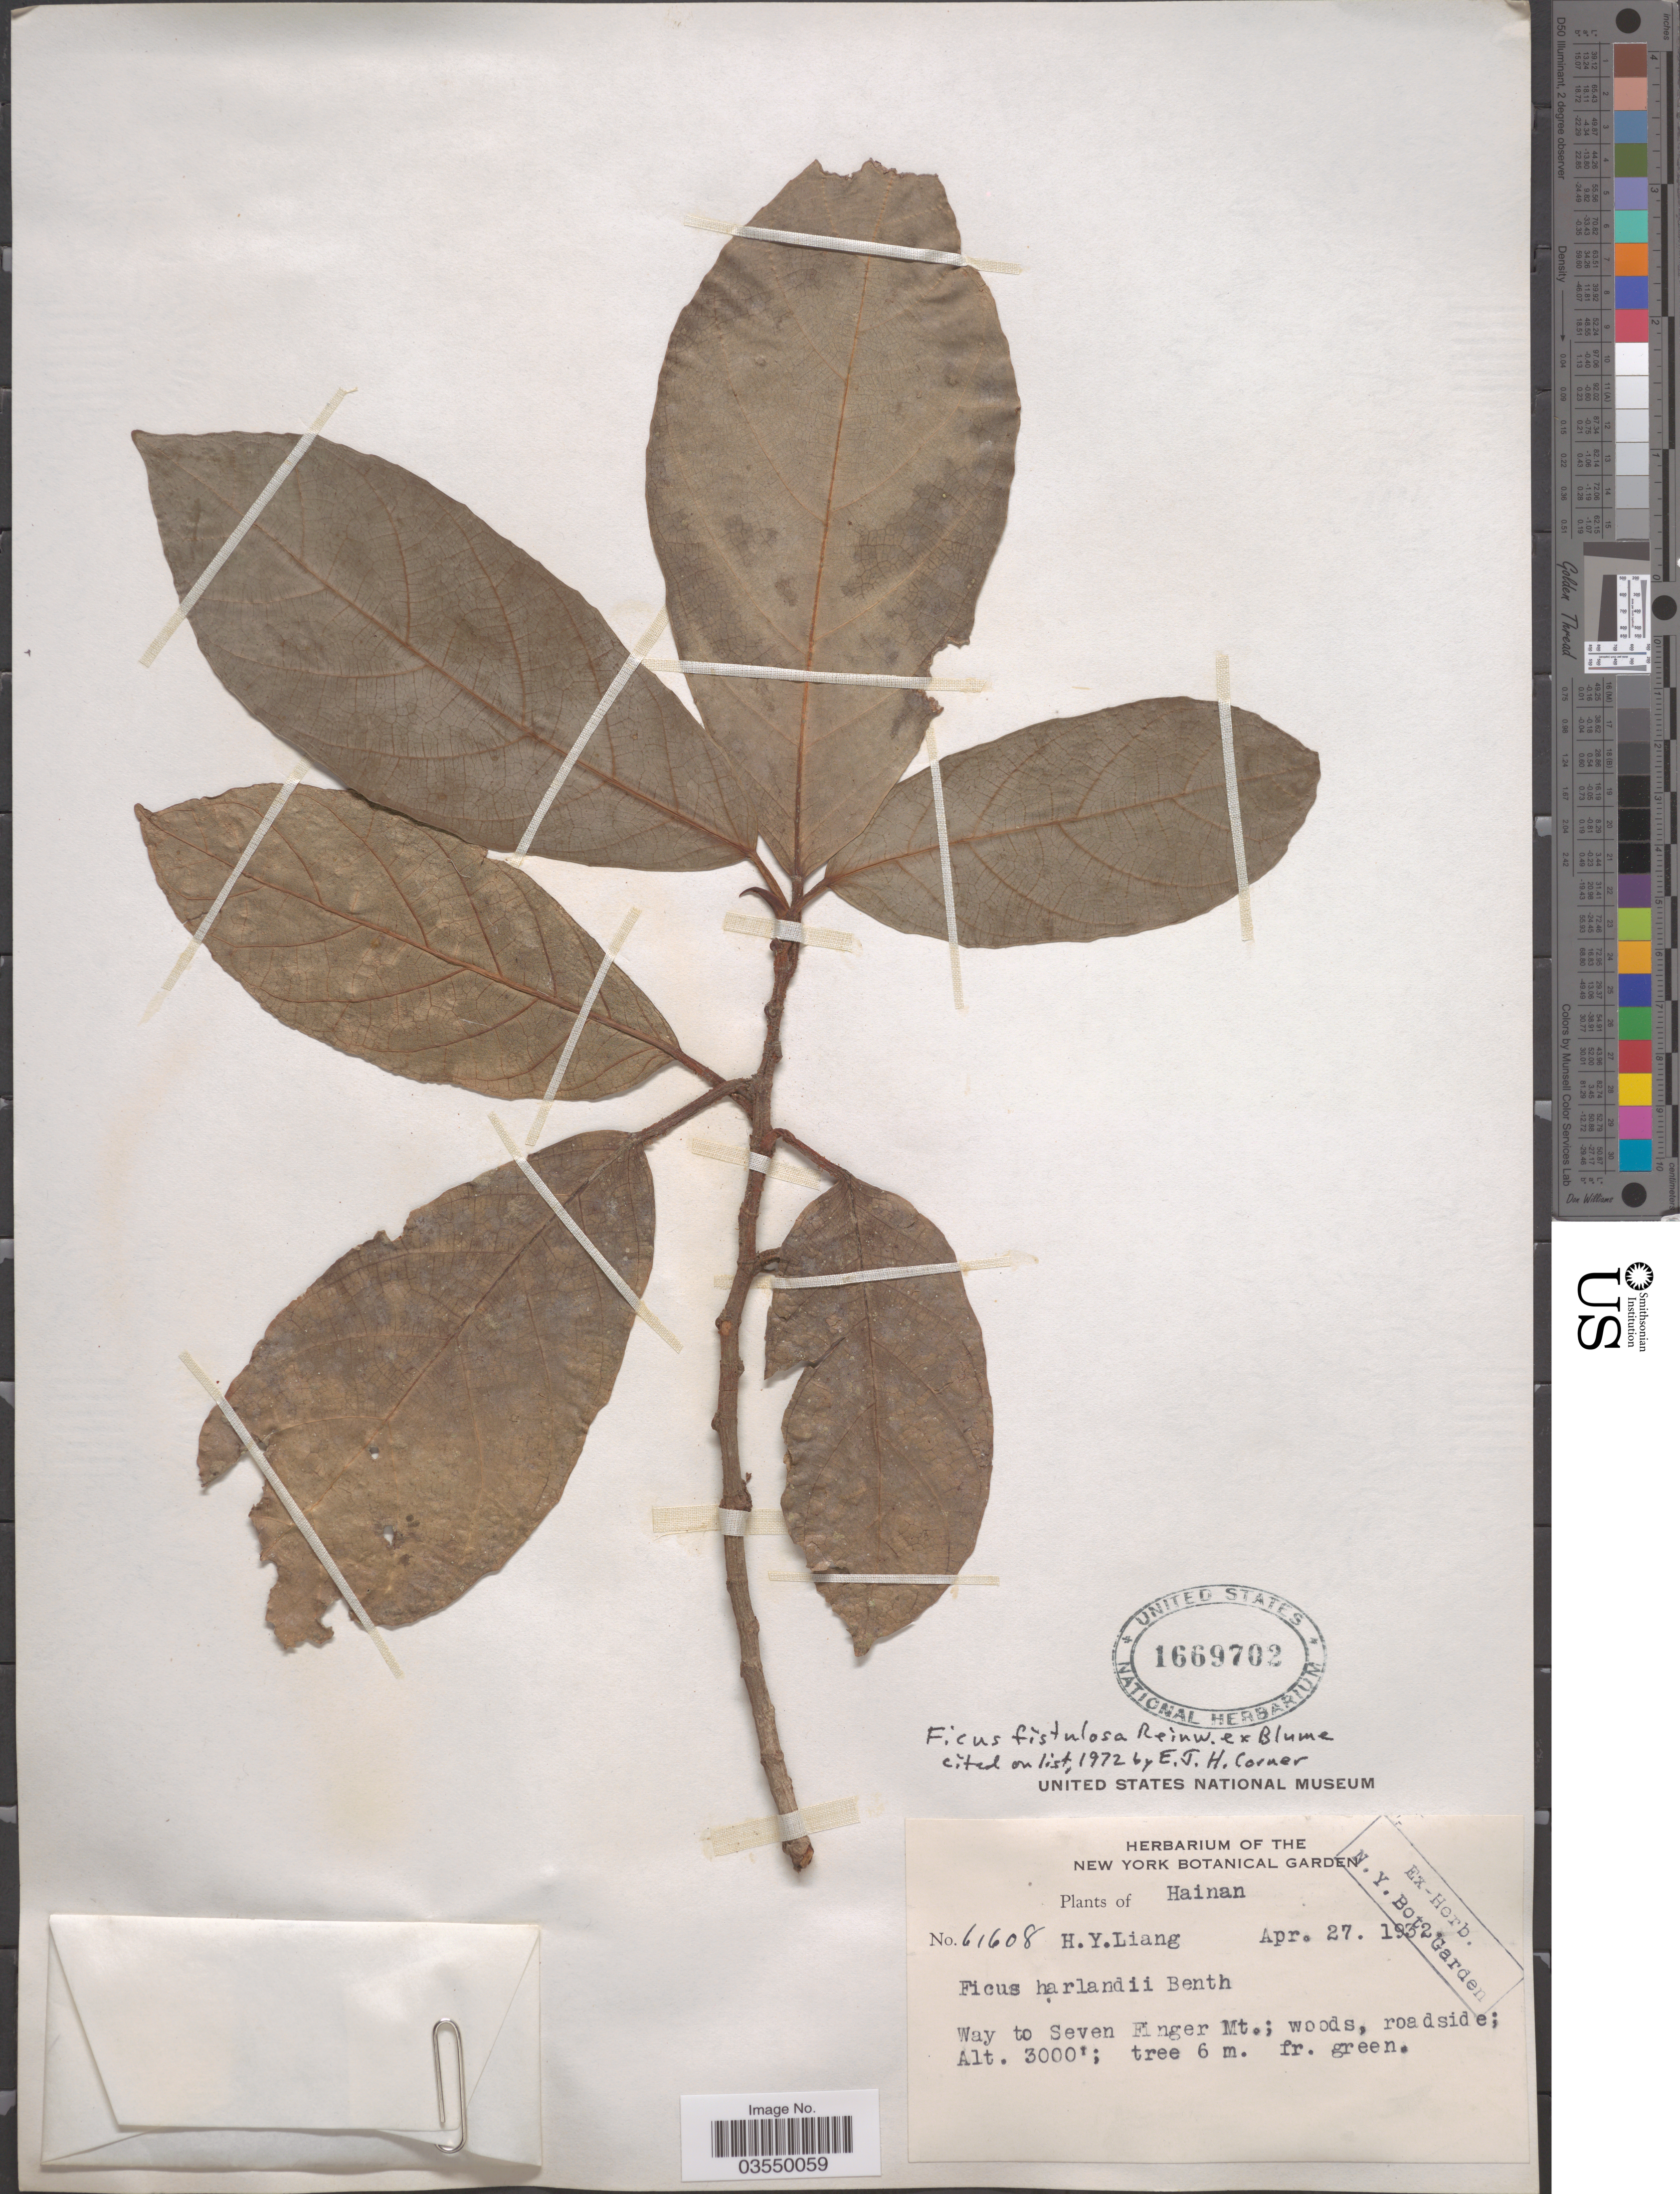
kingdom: Plantae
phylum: Tracheophyta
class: Magnoliopsida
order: Rosales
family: Moraceae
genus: Ficus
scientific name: Ficus fistulosa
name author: Reinw. ex Blume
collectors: H. Y. Liang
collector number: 61608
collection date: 1932-04-27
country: China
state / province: Hainan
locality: Way to Seven Finger Mt.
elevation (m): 914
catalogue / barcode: US 1669702